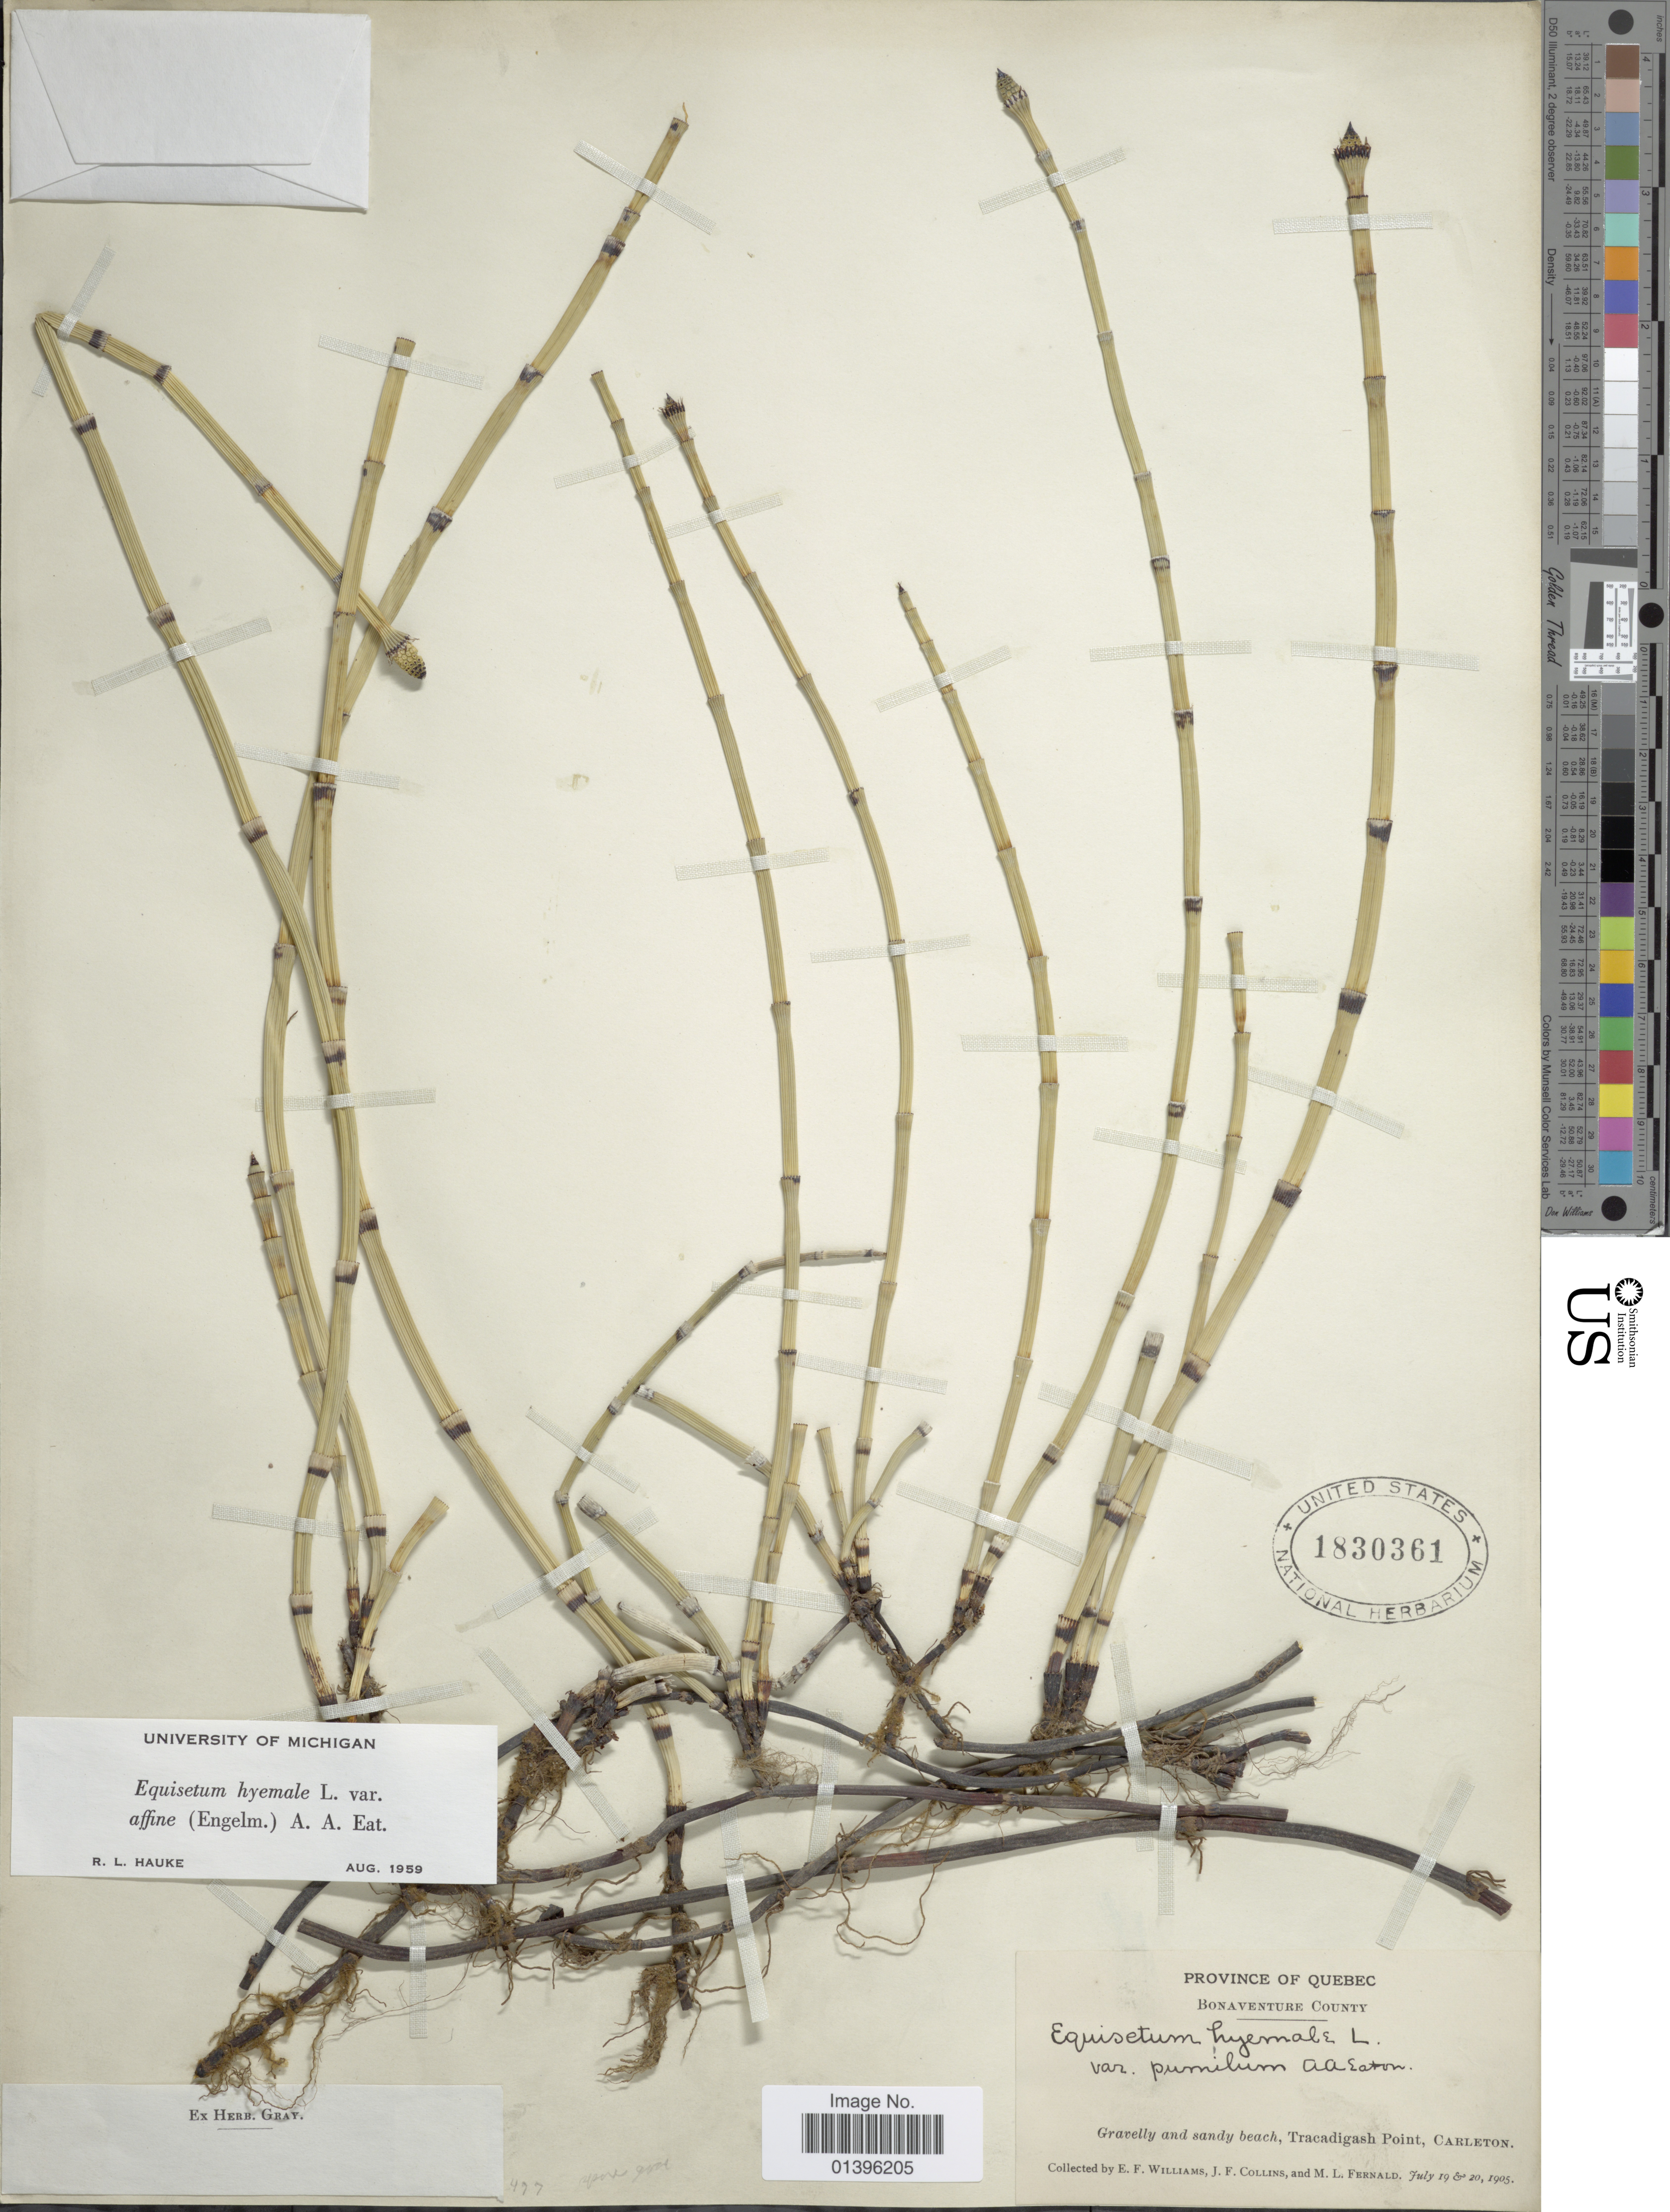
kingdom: Plantae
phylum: Tracheophyta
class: Polypodiopsida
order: Equisetales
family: Equisetaceae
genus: Equisetum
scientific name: Equisetum hyemale var. affine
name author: (Engelm.) A.A. Eaton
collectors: E. Williams, J. Collins & M. L. Fernald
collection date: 1905-07-19/1905-07-20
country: Canada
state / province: Quebec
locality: Province of Quebec. Bonaventure County. Gravelly and sandy beach, Tracadigash Point, Carleton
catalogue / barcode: US 1830361